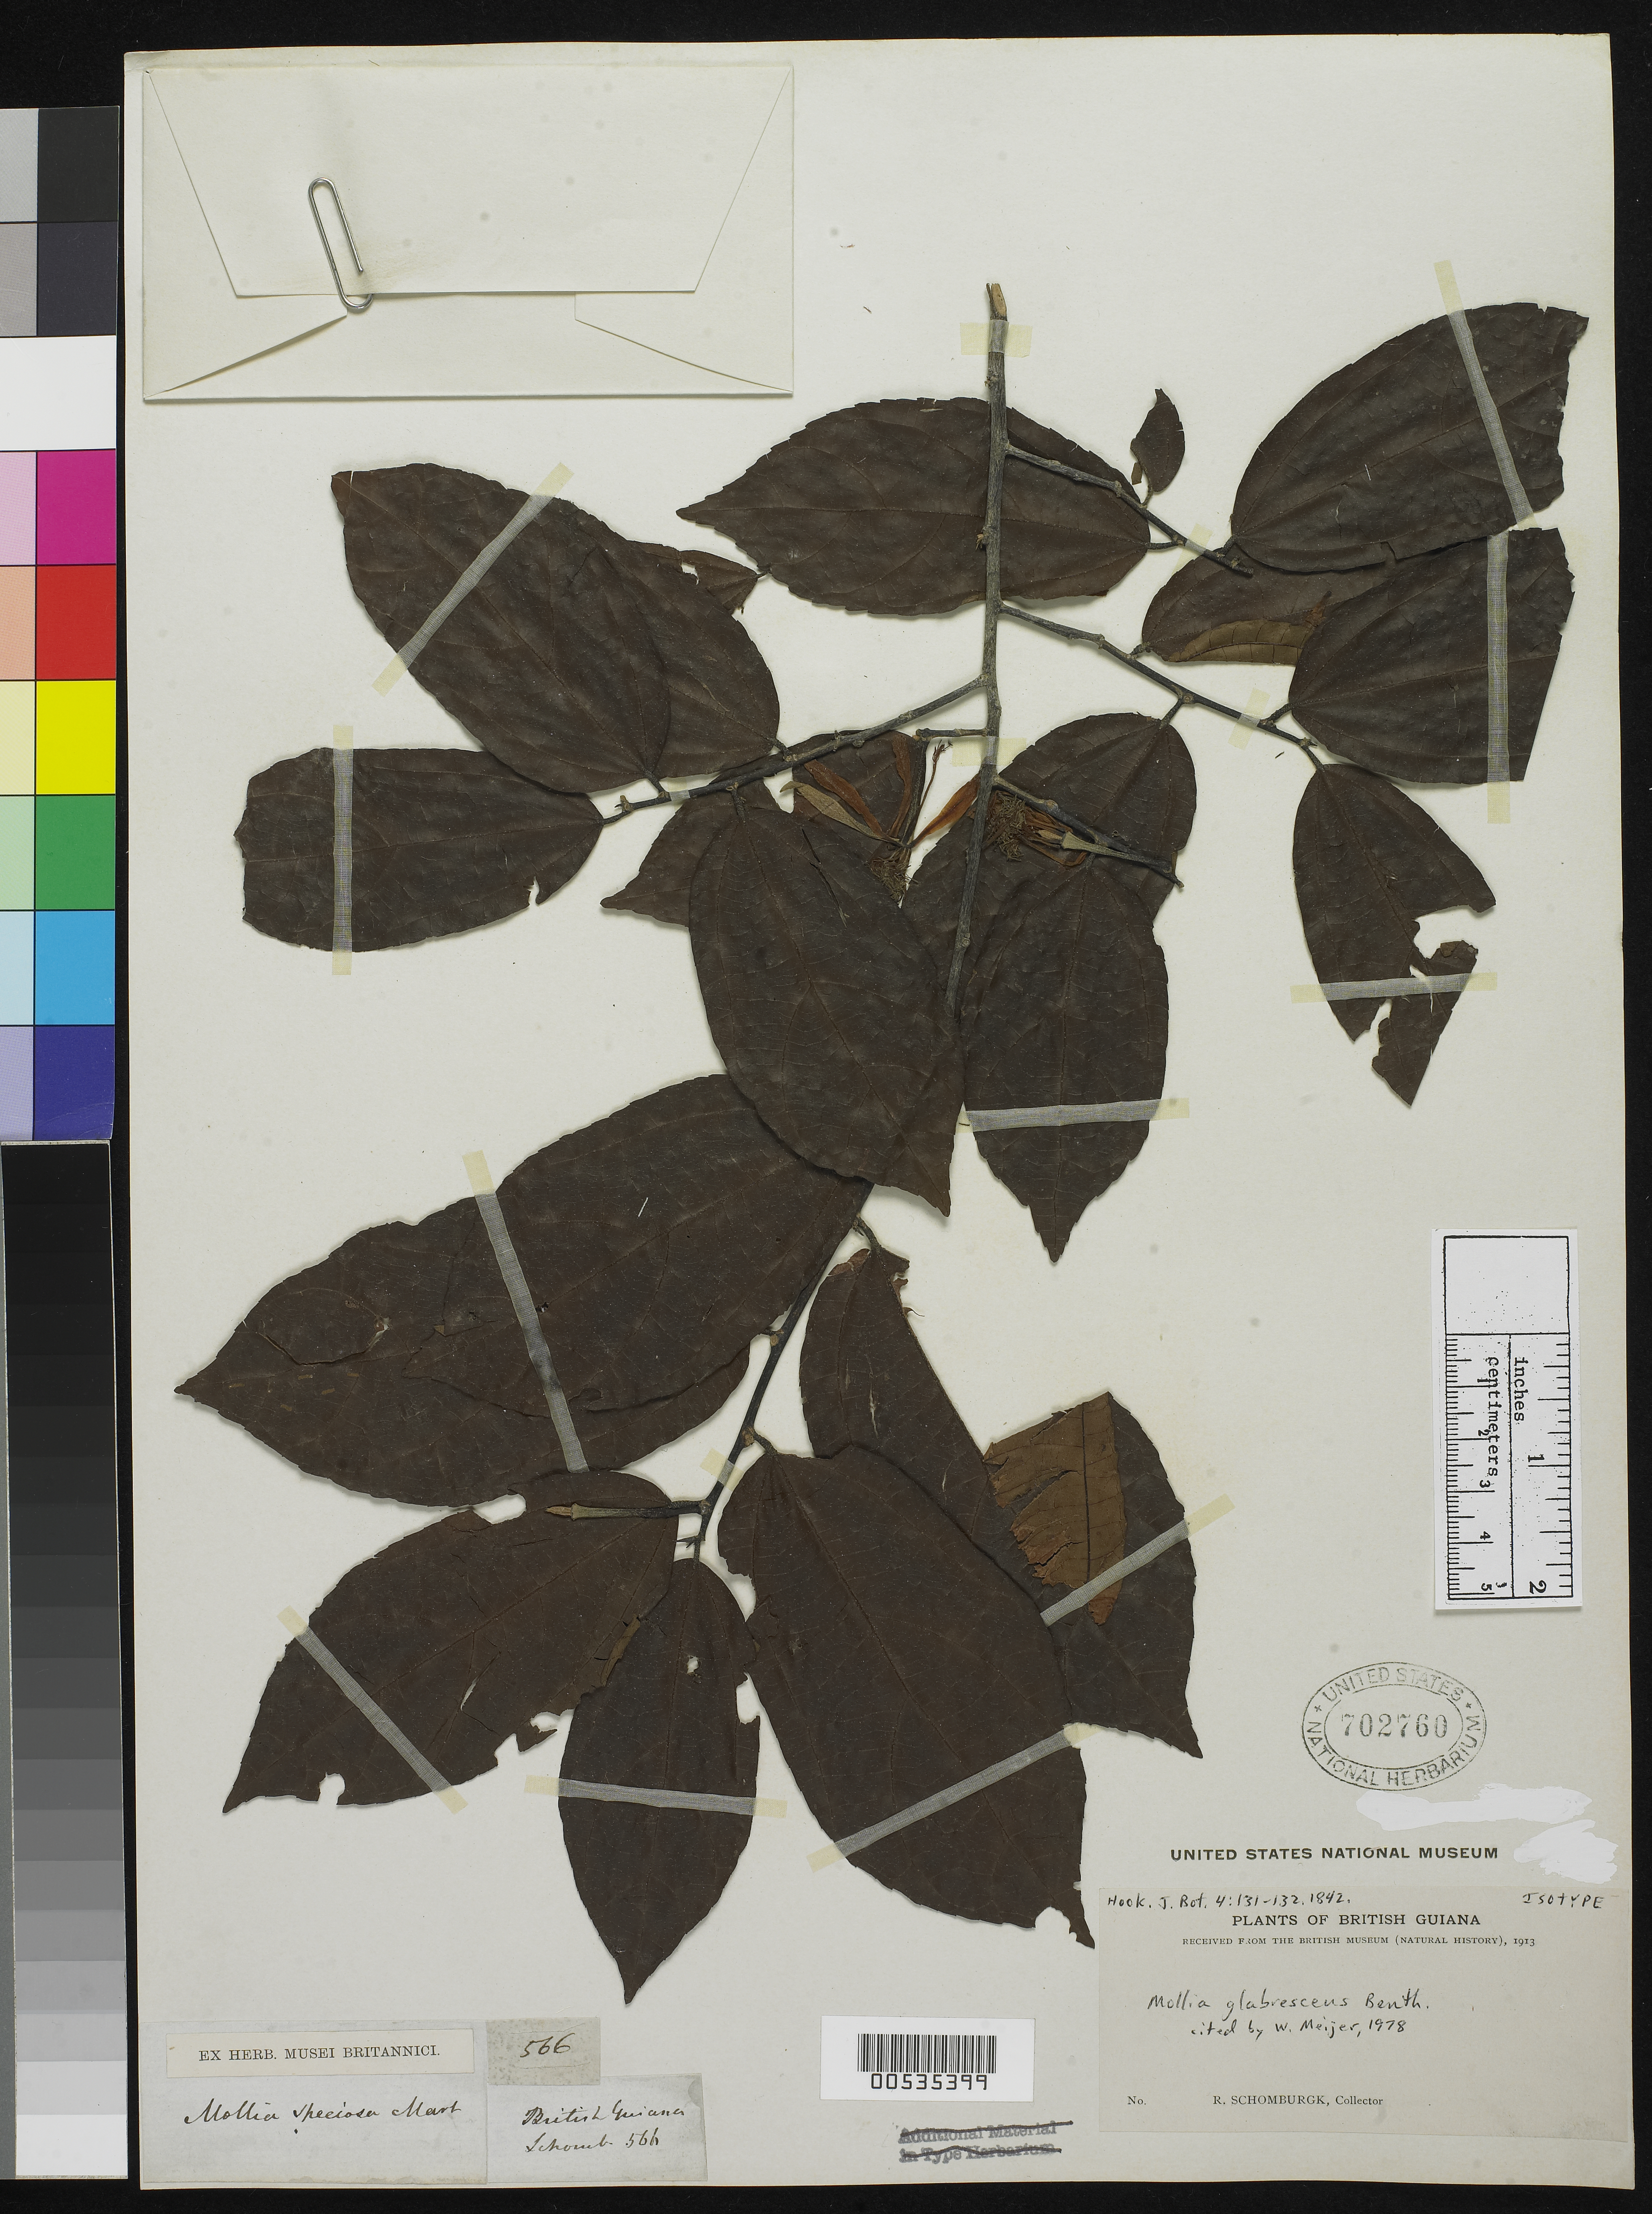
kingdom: Plantae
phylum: Tracheophyta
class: Magnoliopsida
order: Malvales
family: Malvaceae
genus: Mollia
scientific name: Mollia glabrescens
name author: Benth.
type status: Isotype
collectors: R. H. Schomburgk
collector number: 566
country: Guyana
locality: British Guiana.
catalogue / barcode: US 702760